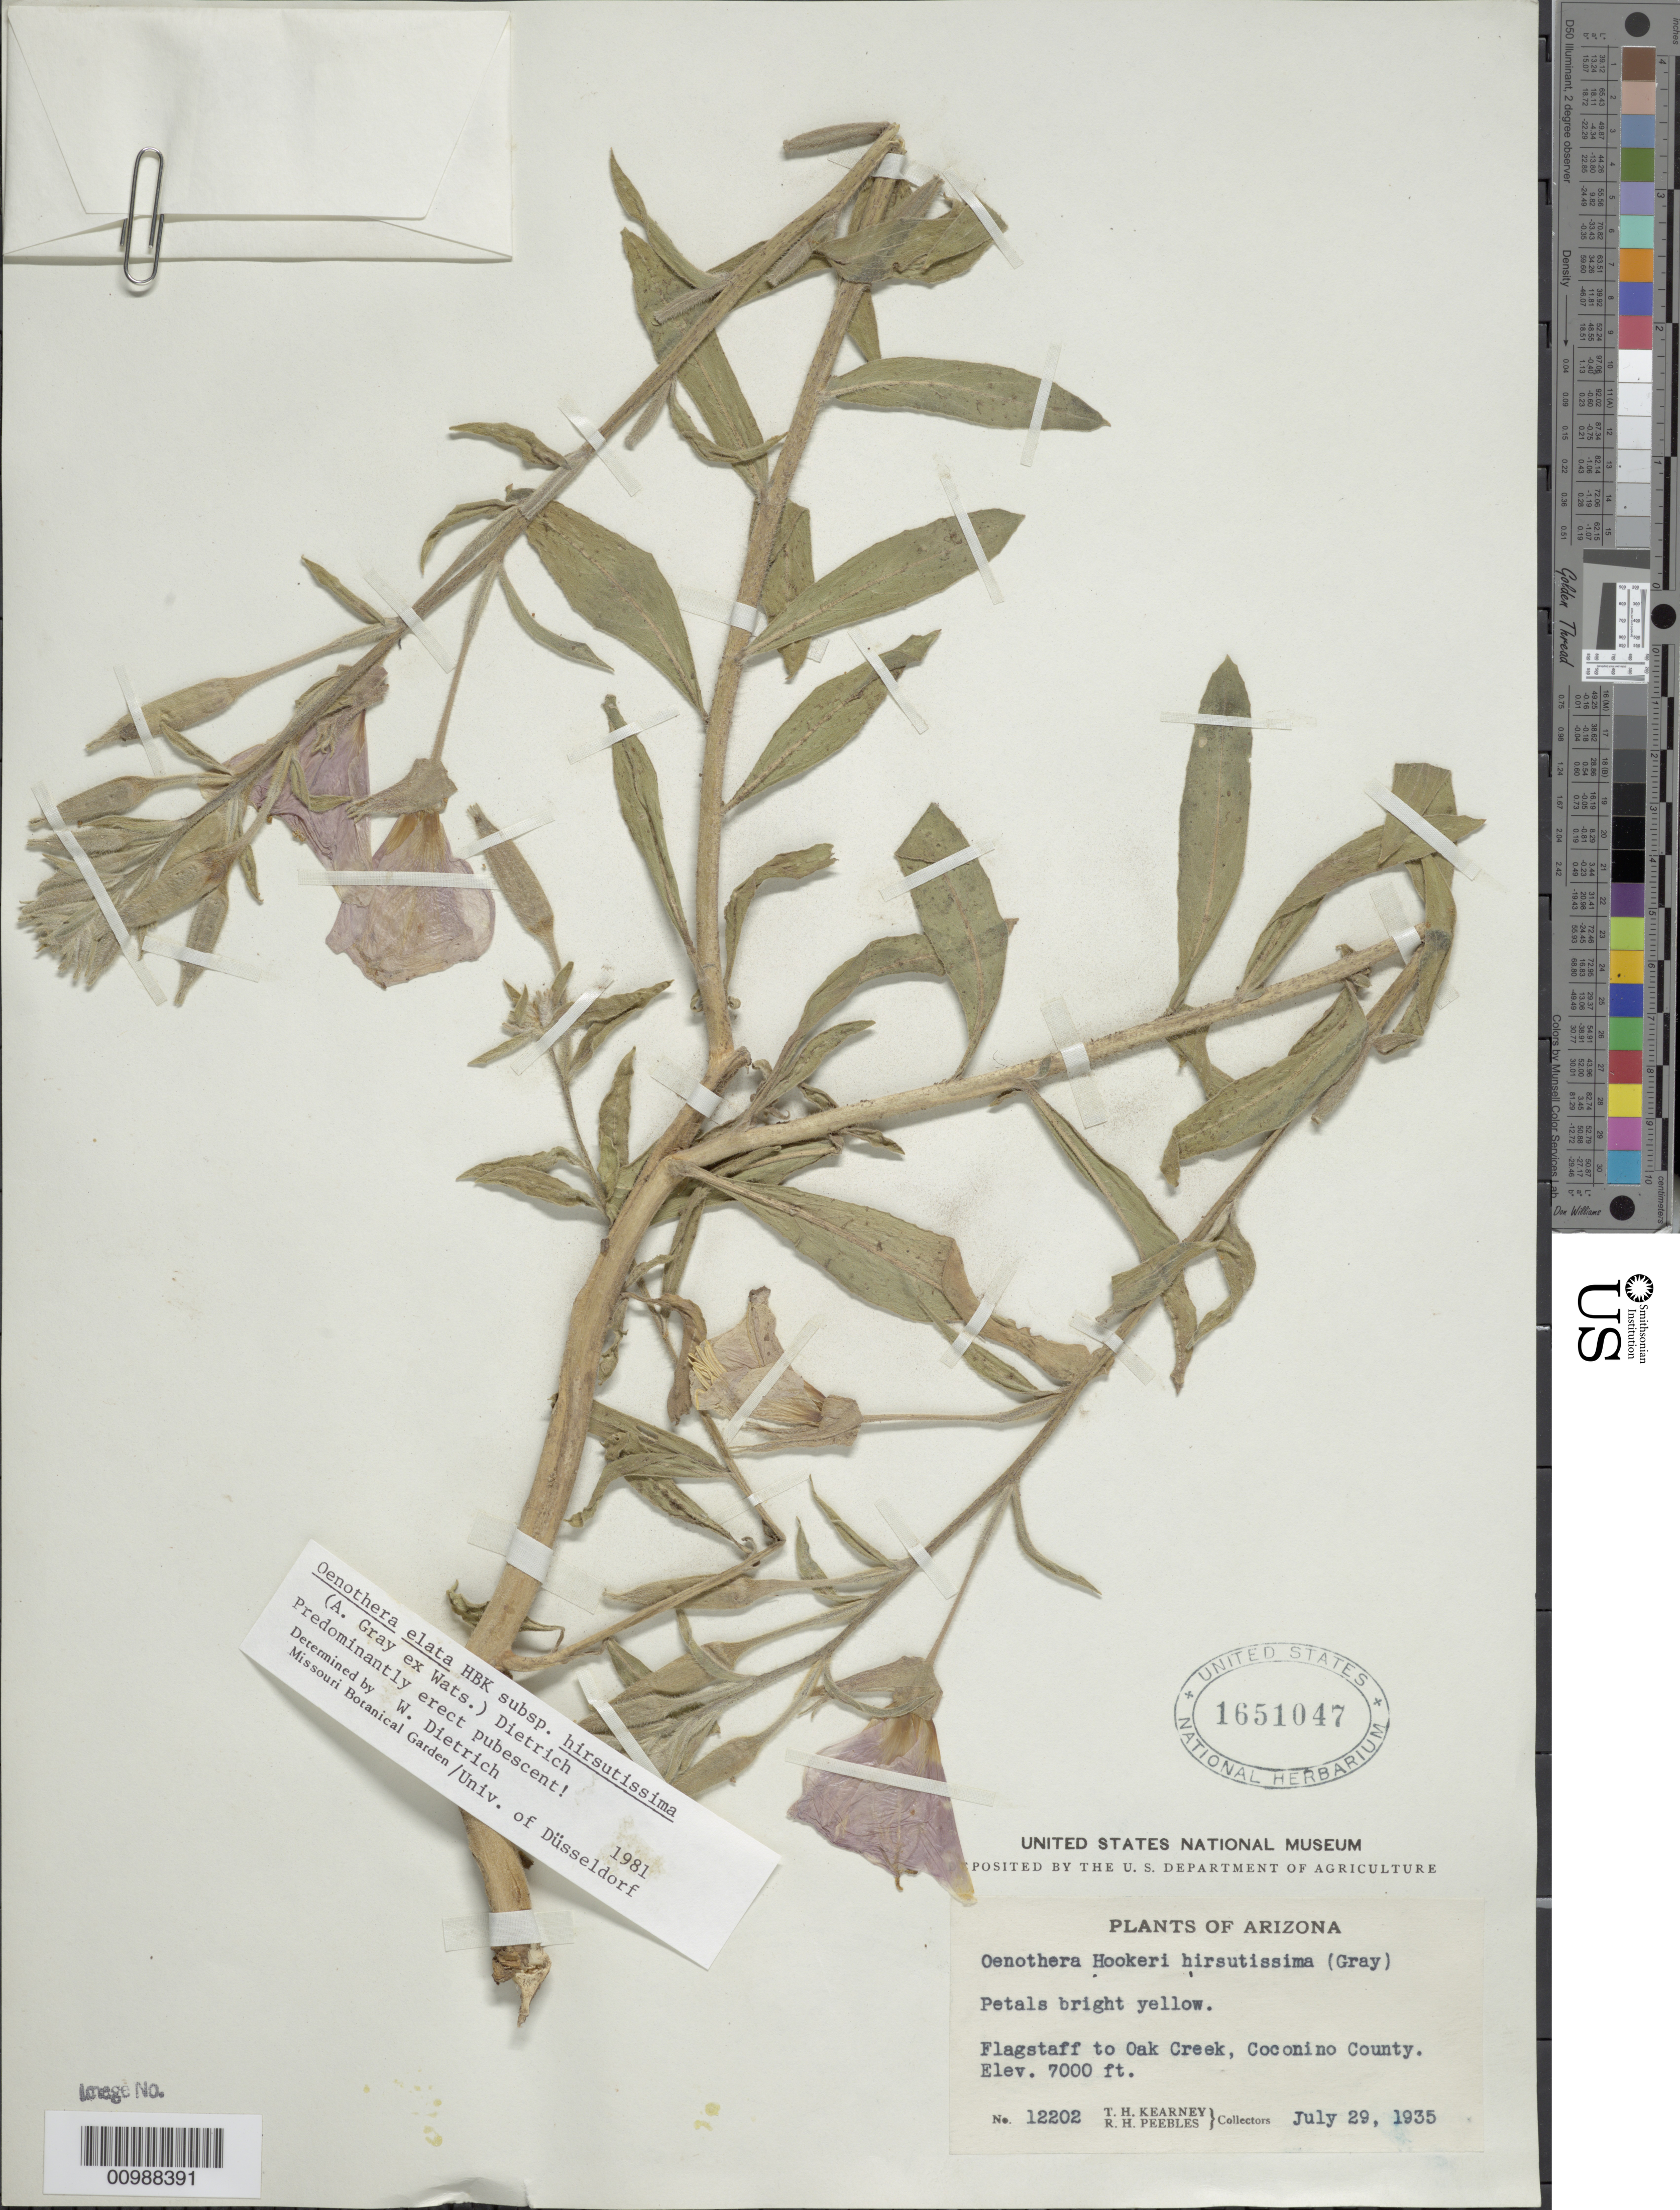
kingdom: Plantae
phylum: Tracheophyta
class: Magnoliopsida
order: Myrtales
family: Onagraceae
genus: Oenothera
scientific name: Oenothera elata subsp. hirsutissima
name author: (A. Gray ex S. Watson) W. Dietr.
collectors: T. H. Kearney & R. H. Peebles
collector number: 12202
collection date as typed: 29 Jul 1935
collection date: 1935-07-29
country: United States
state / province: Arizona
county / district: Coconino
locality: Flagstaff to Oak Creek.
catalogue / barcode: US 1651047